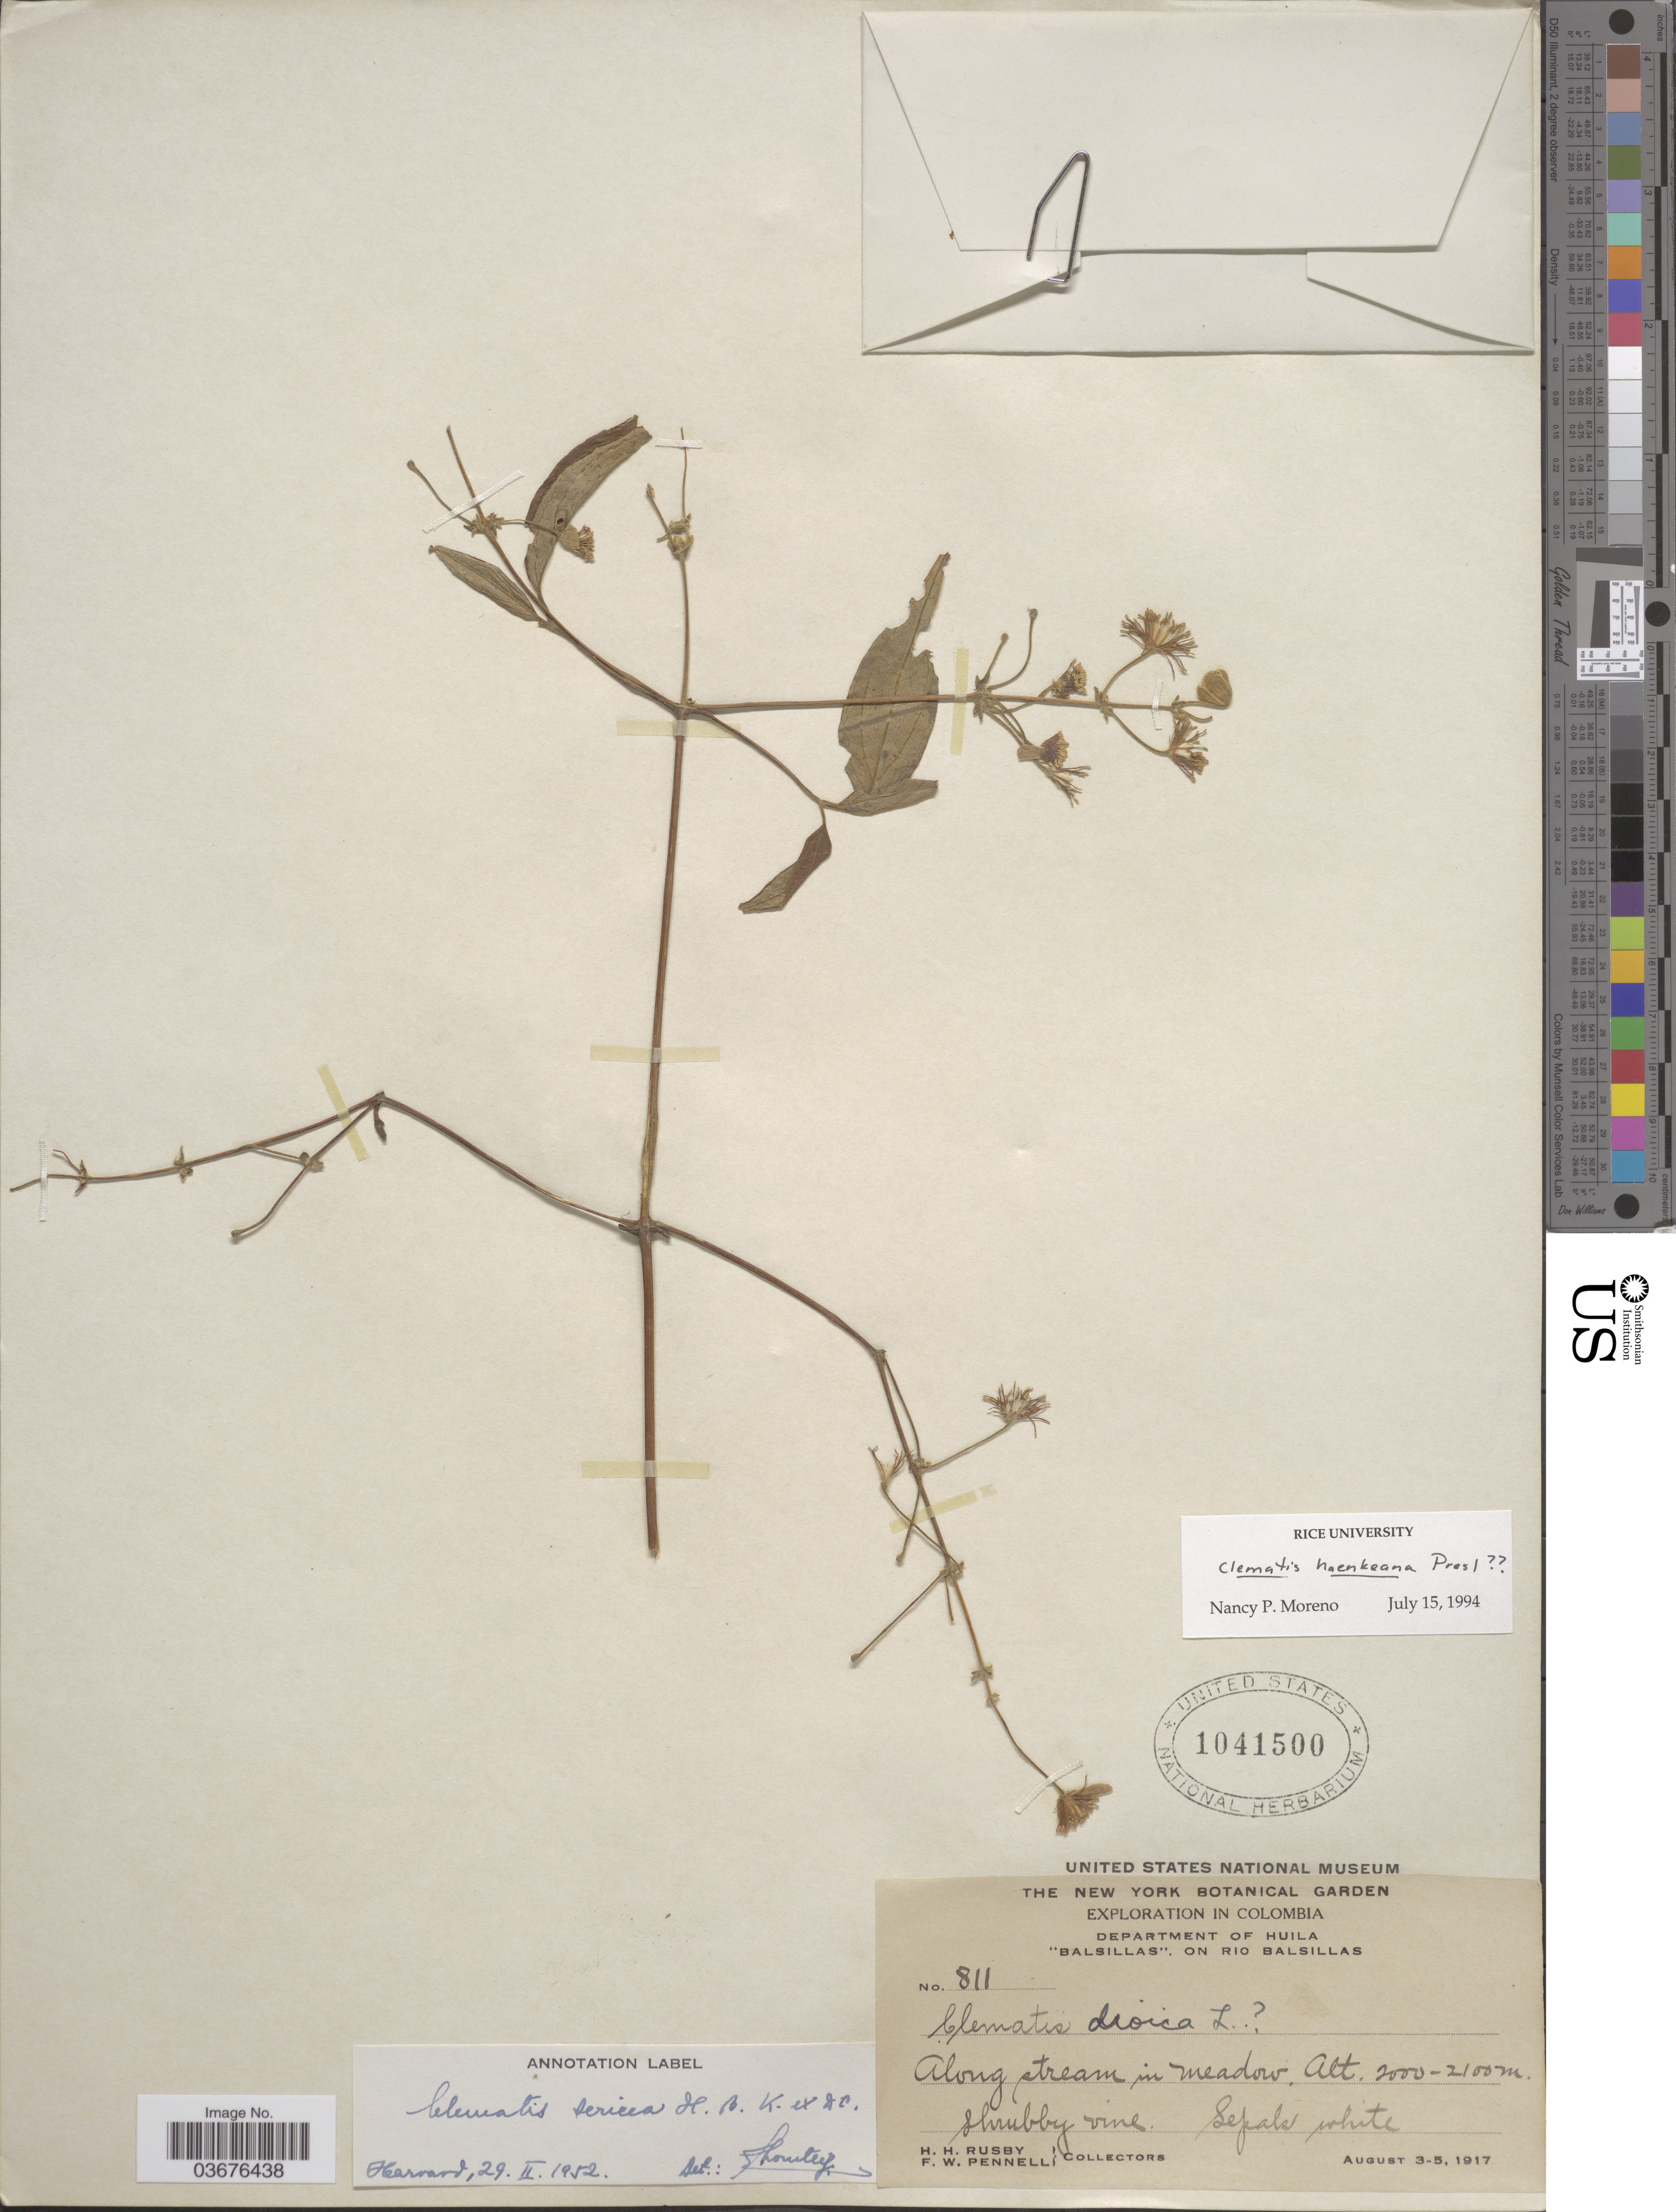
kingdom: Plantae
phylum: Tracheophyta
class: Magnoliopsida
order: Ranunculales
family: Ranunculaceae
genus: Clematis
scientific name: Clematis haenkeana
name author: C. Presl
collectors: H. H. Rusby & F. W. Pennell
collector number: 811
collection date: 1917-08-03/1917-08-05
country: Colombia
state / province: Huila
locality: Department of Huila. "Balsillas", on Rio Balsillas.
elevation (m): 2000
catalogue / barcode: US 1041500